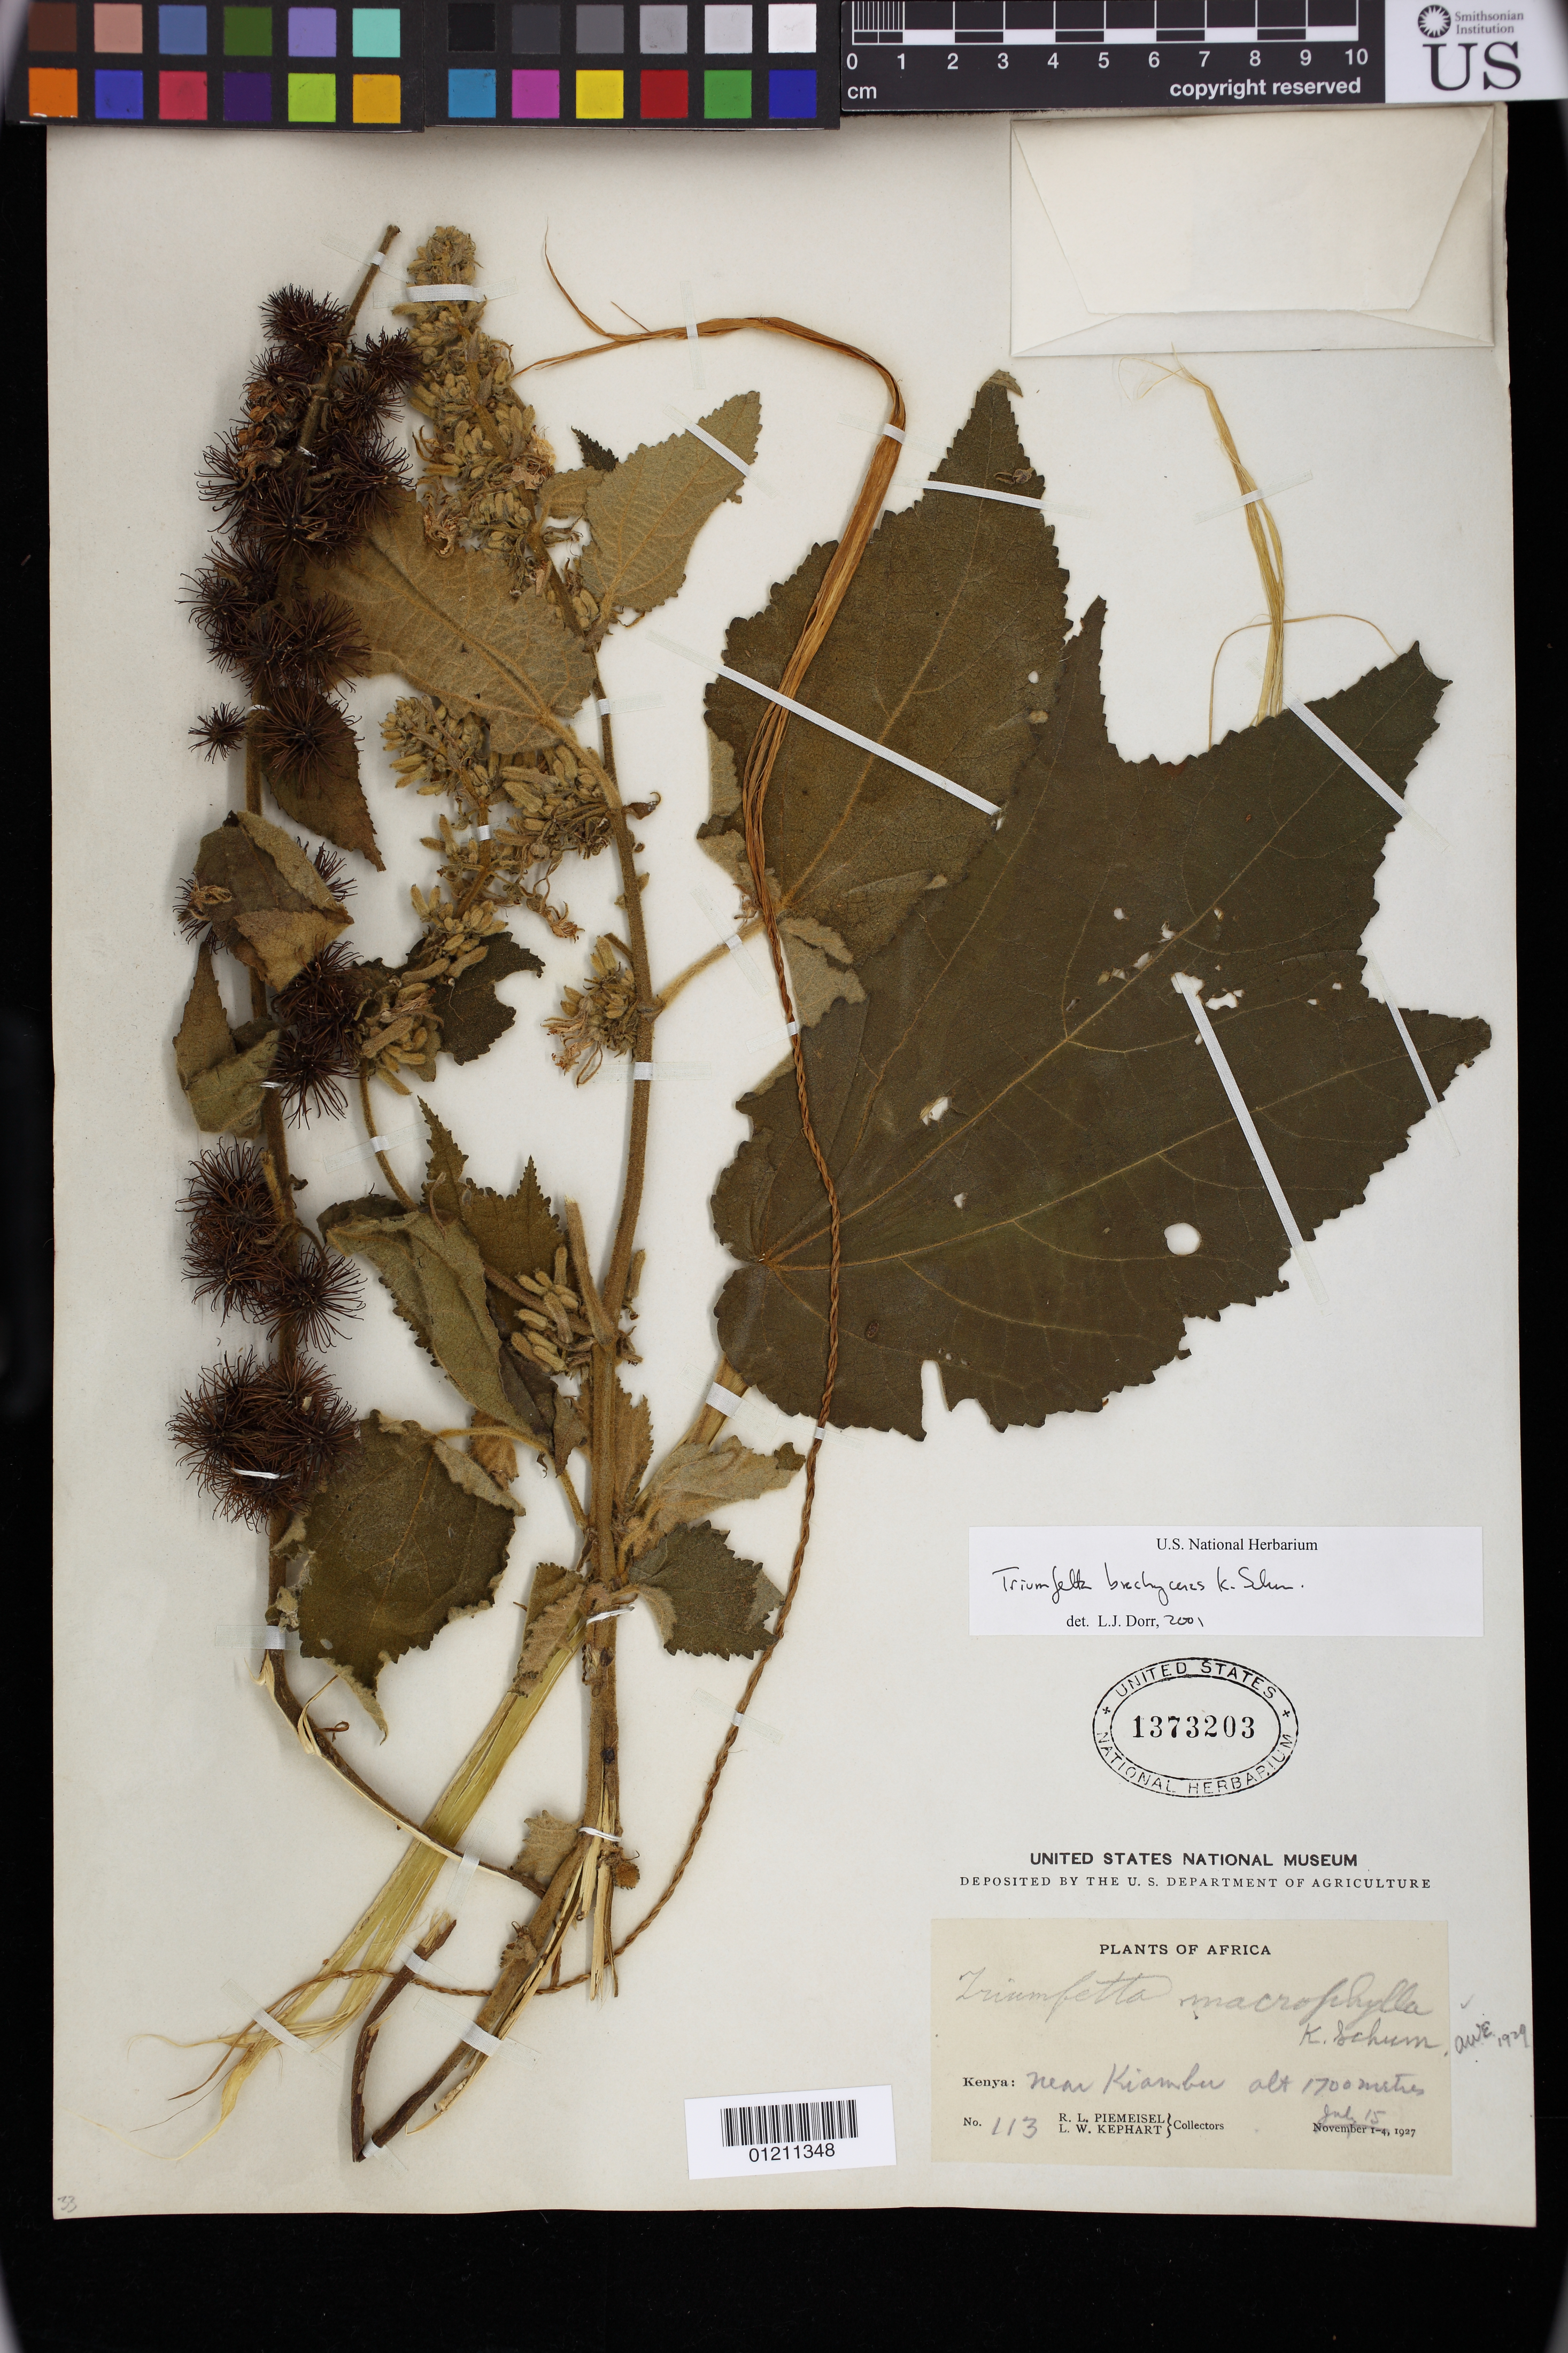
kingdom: Plantae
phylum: Tracheophyta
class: Magnoliopsida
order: Malvales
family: Malvaceae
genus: Triumfetta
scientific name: Triumfetta brachyceras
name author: K. Schum.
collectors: R. L. Piemeisel & L. W. Kephart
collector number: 113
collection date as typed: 15 Jul 1927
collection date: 1927-07-15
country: Kenya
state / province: Kiambu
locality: Near Kiambu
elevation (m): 1700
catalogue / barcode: US 1373203